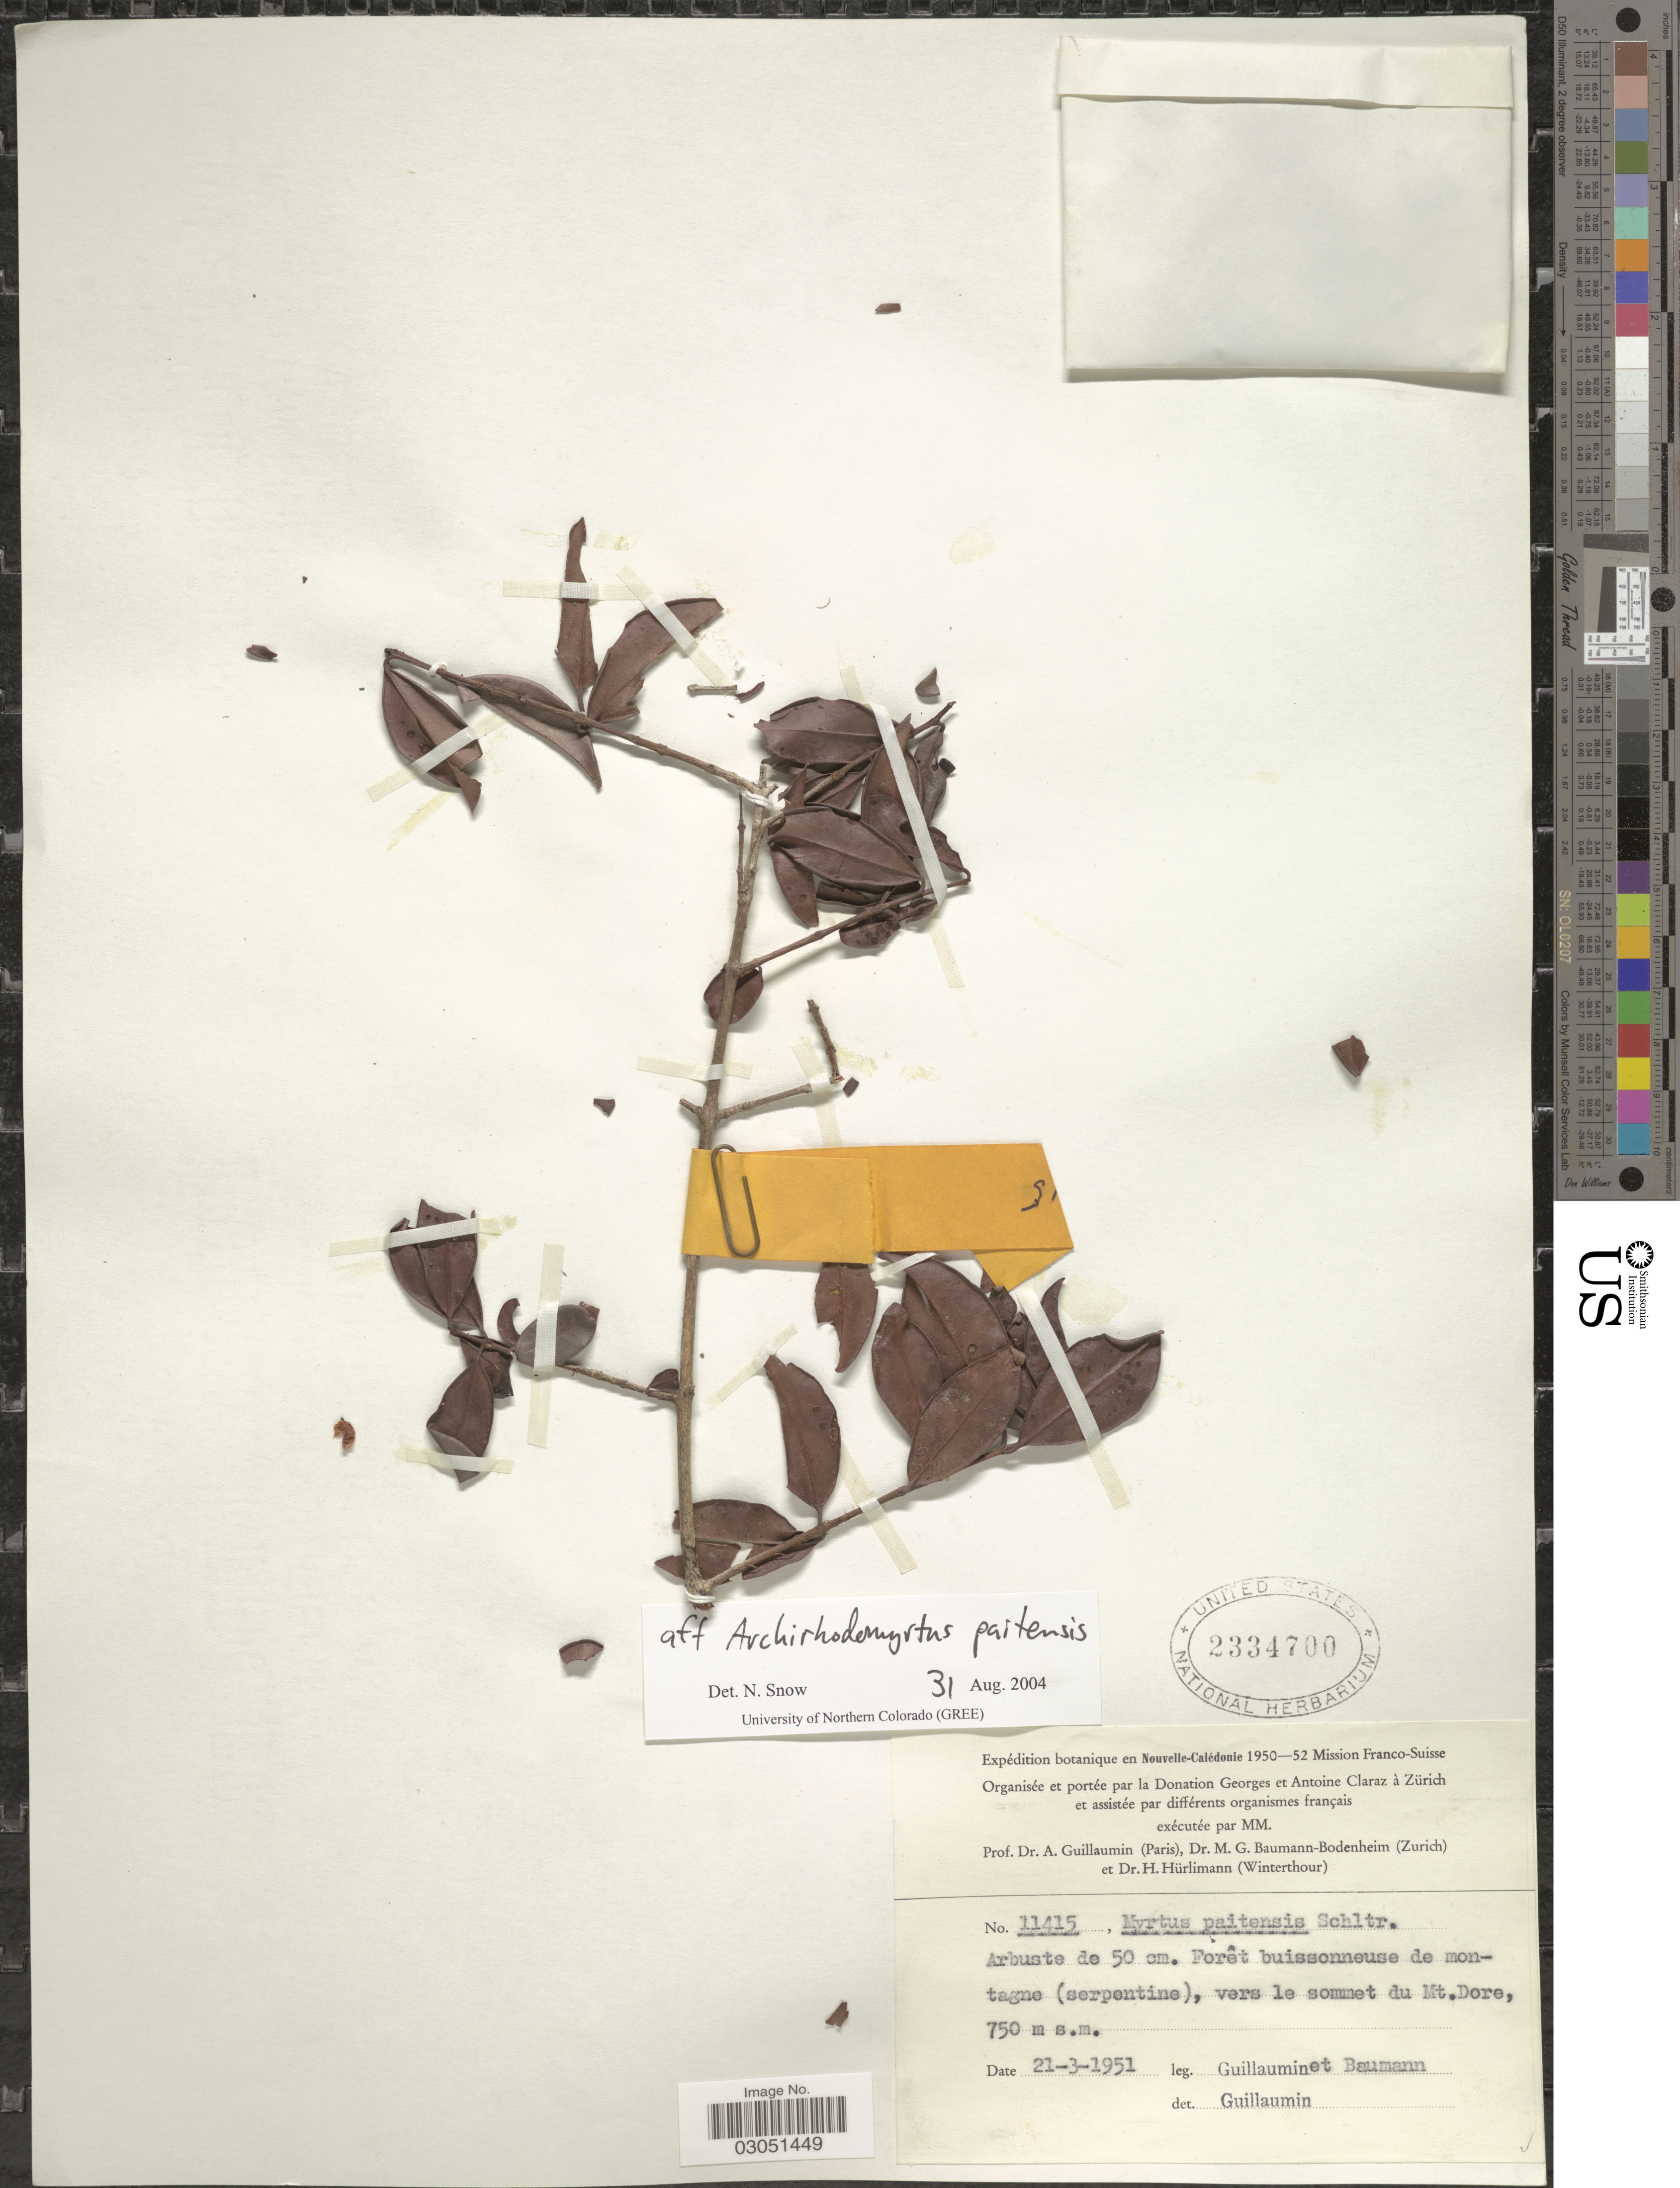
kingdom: Plantae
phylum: Tracheophyta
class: Magnoliopsida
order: Myrtales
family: Myrtaceae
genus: Archirhodomyrtus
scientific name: Archirhodomyrtus paitensis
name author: (Schltr.) Burret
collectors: A. Guillaumin & M. G. Baumann-Bodenheim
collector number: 114515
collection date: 1951-03-21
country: New Caledonia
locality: Nouvelle-Calédonie, Forêt buissonneuse de montagne (serpentine), vers le sommet du Mt. Dore.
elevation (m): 750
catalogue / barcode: US 2334700